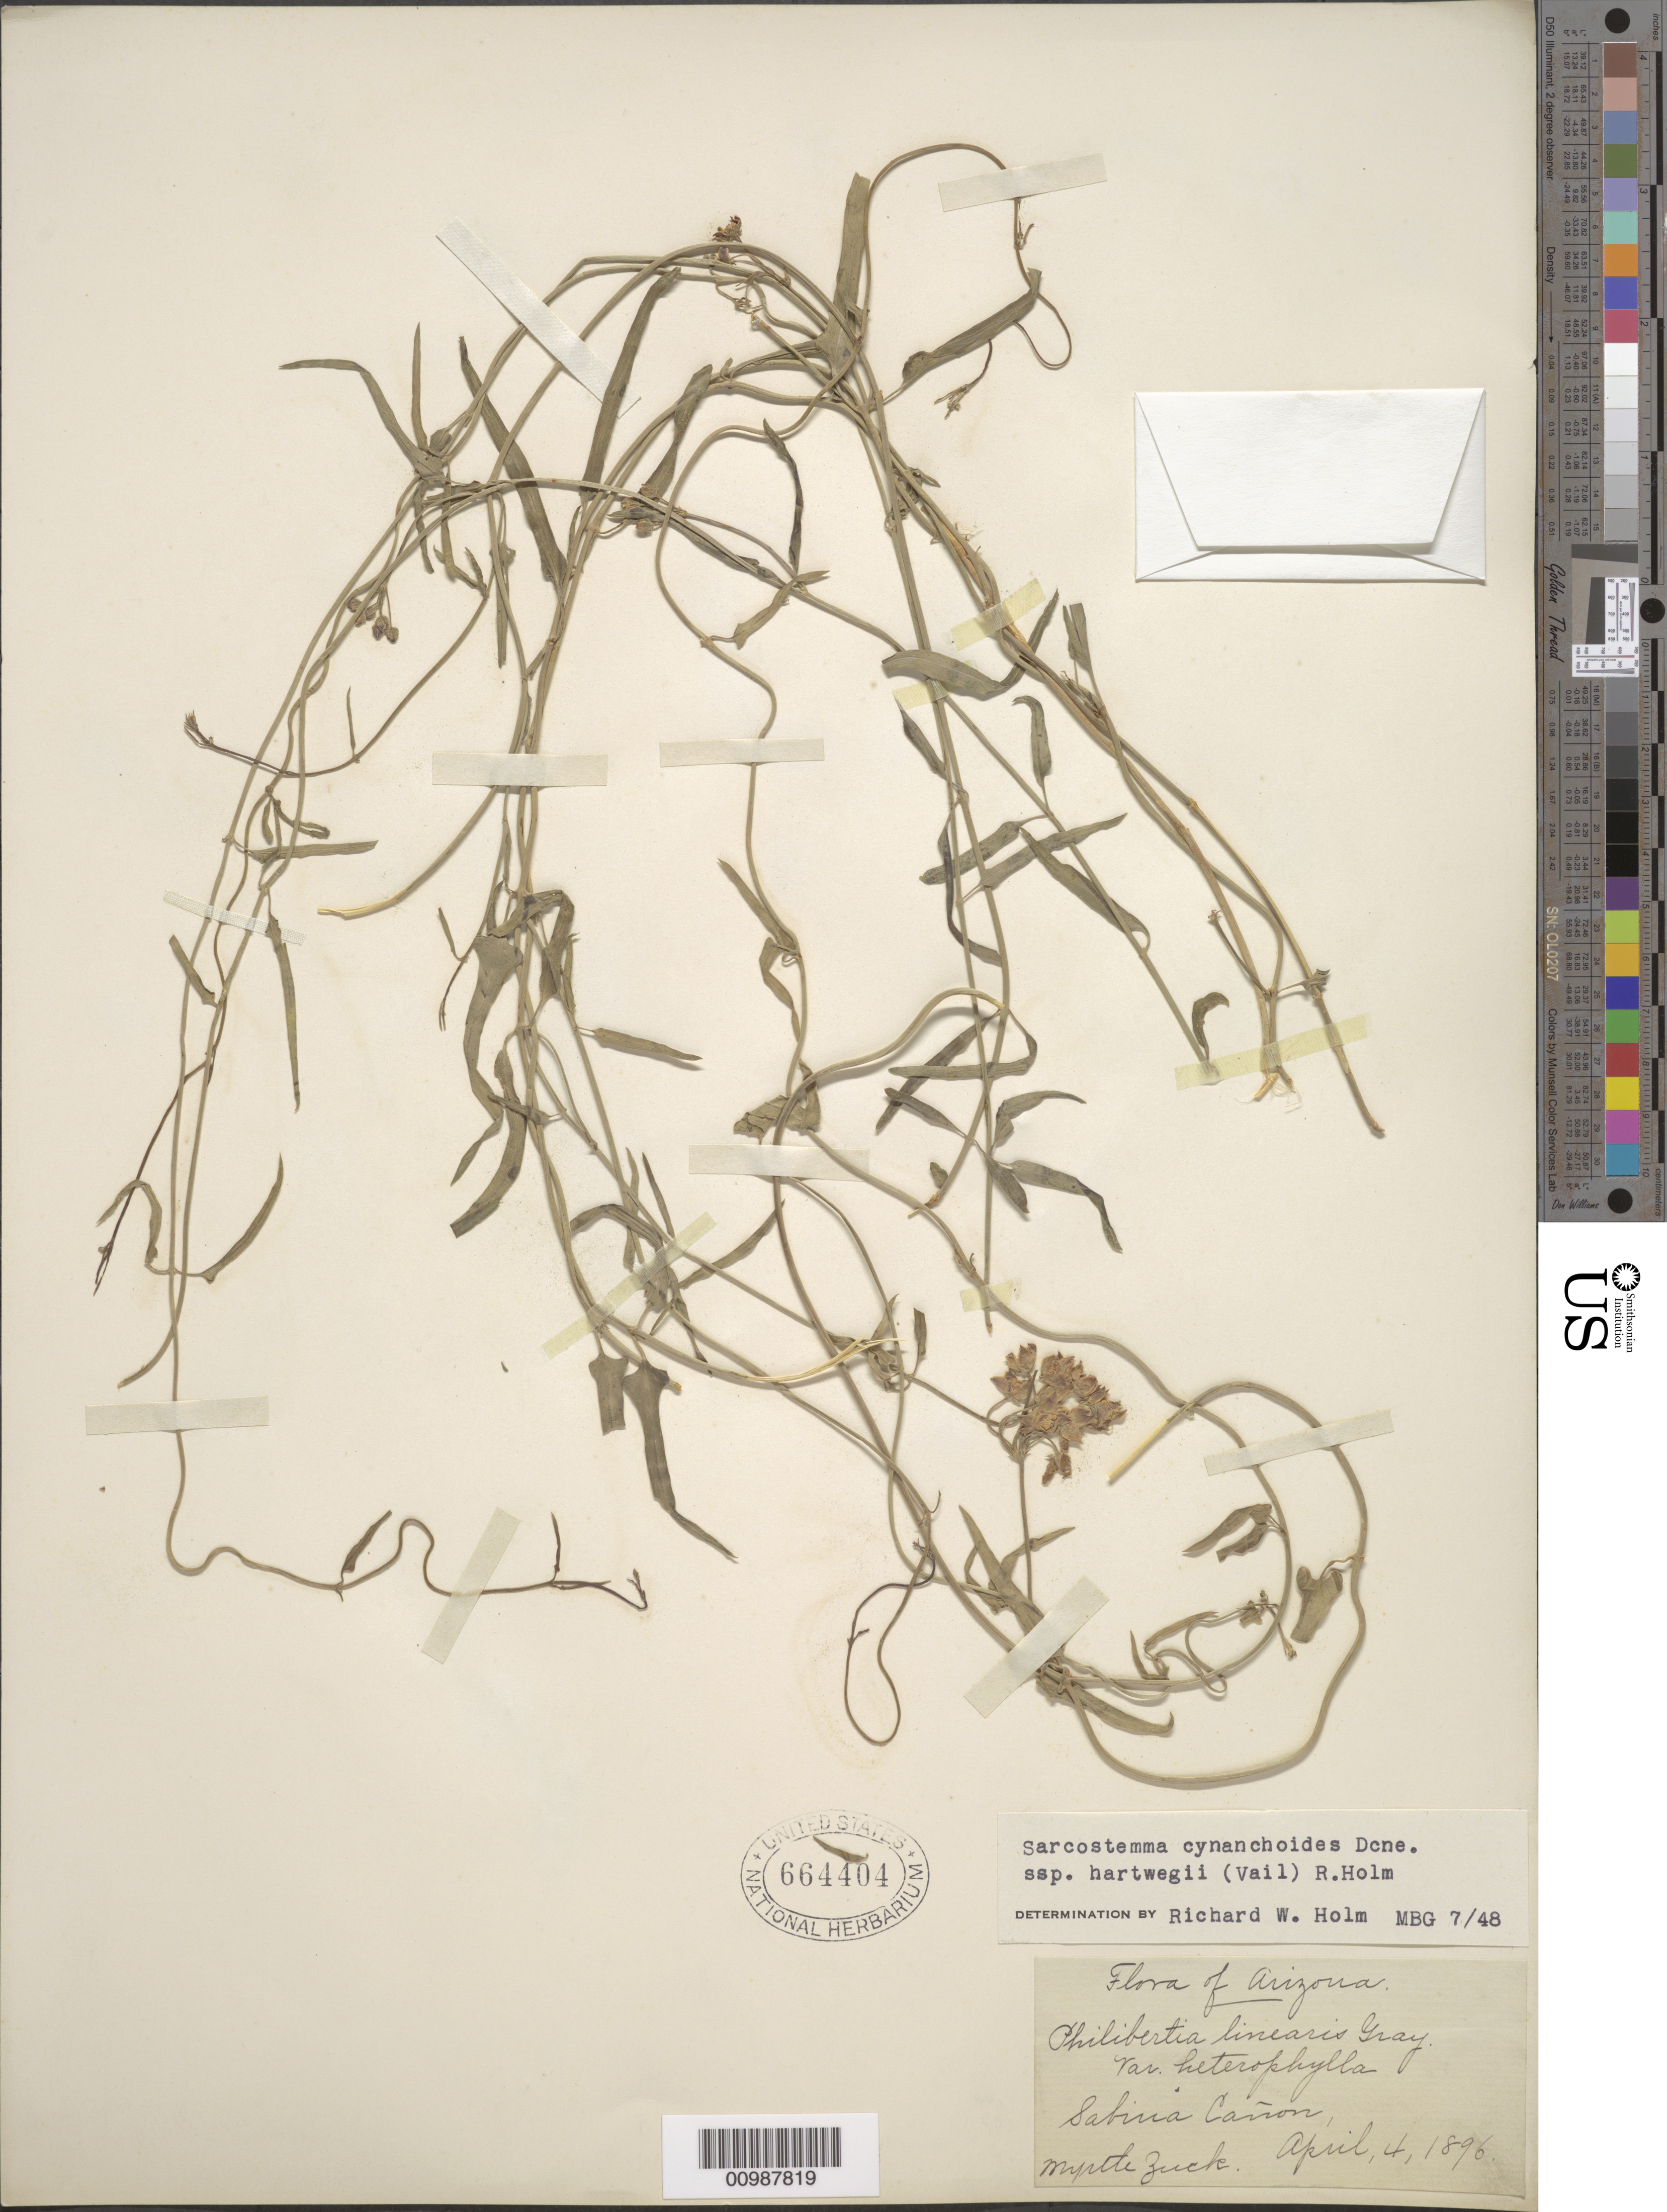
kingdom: Plantae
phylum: Tracheophyta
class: Magnoliopsida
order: Gentianales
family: Apocynaceae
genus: Sarcostemma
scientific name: Sarcostemma cynanchoides subsp. hartwegii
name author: (Vail) R.W. Holm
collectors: M. Zuck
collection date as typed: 04 Apr 1896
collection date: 1896-04-04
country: United States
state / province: Arizona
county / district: Pima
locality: Sabino Canyon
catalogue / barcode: US 664404